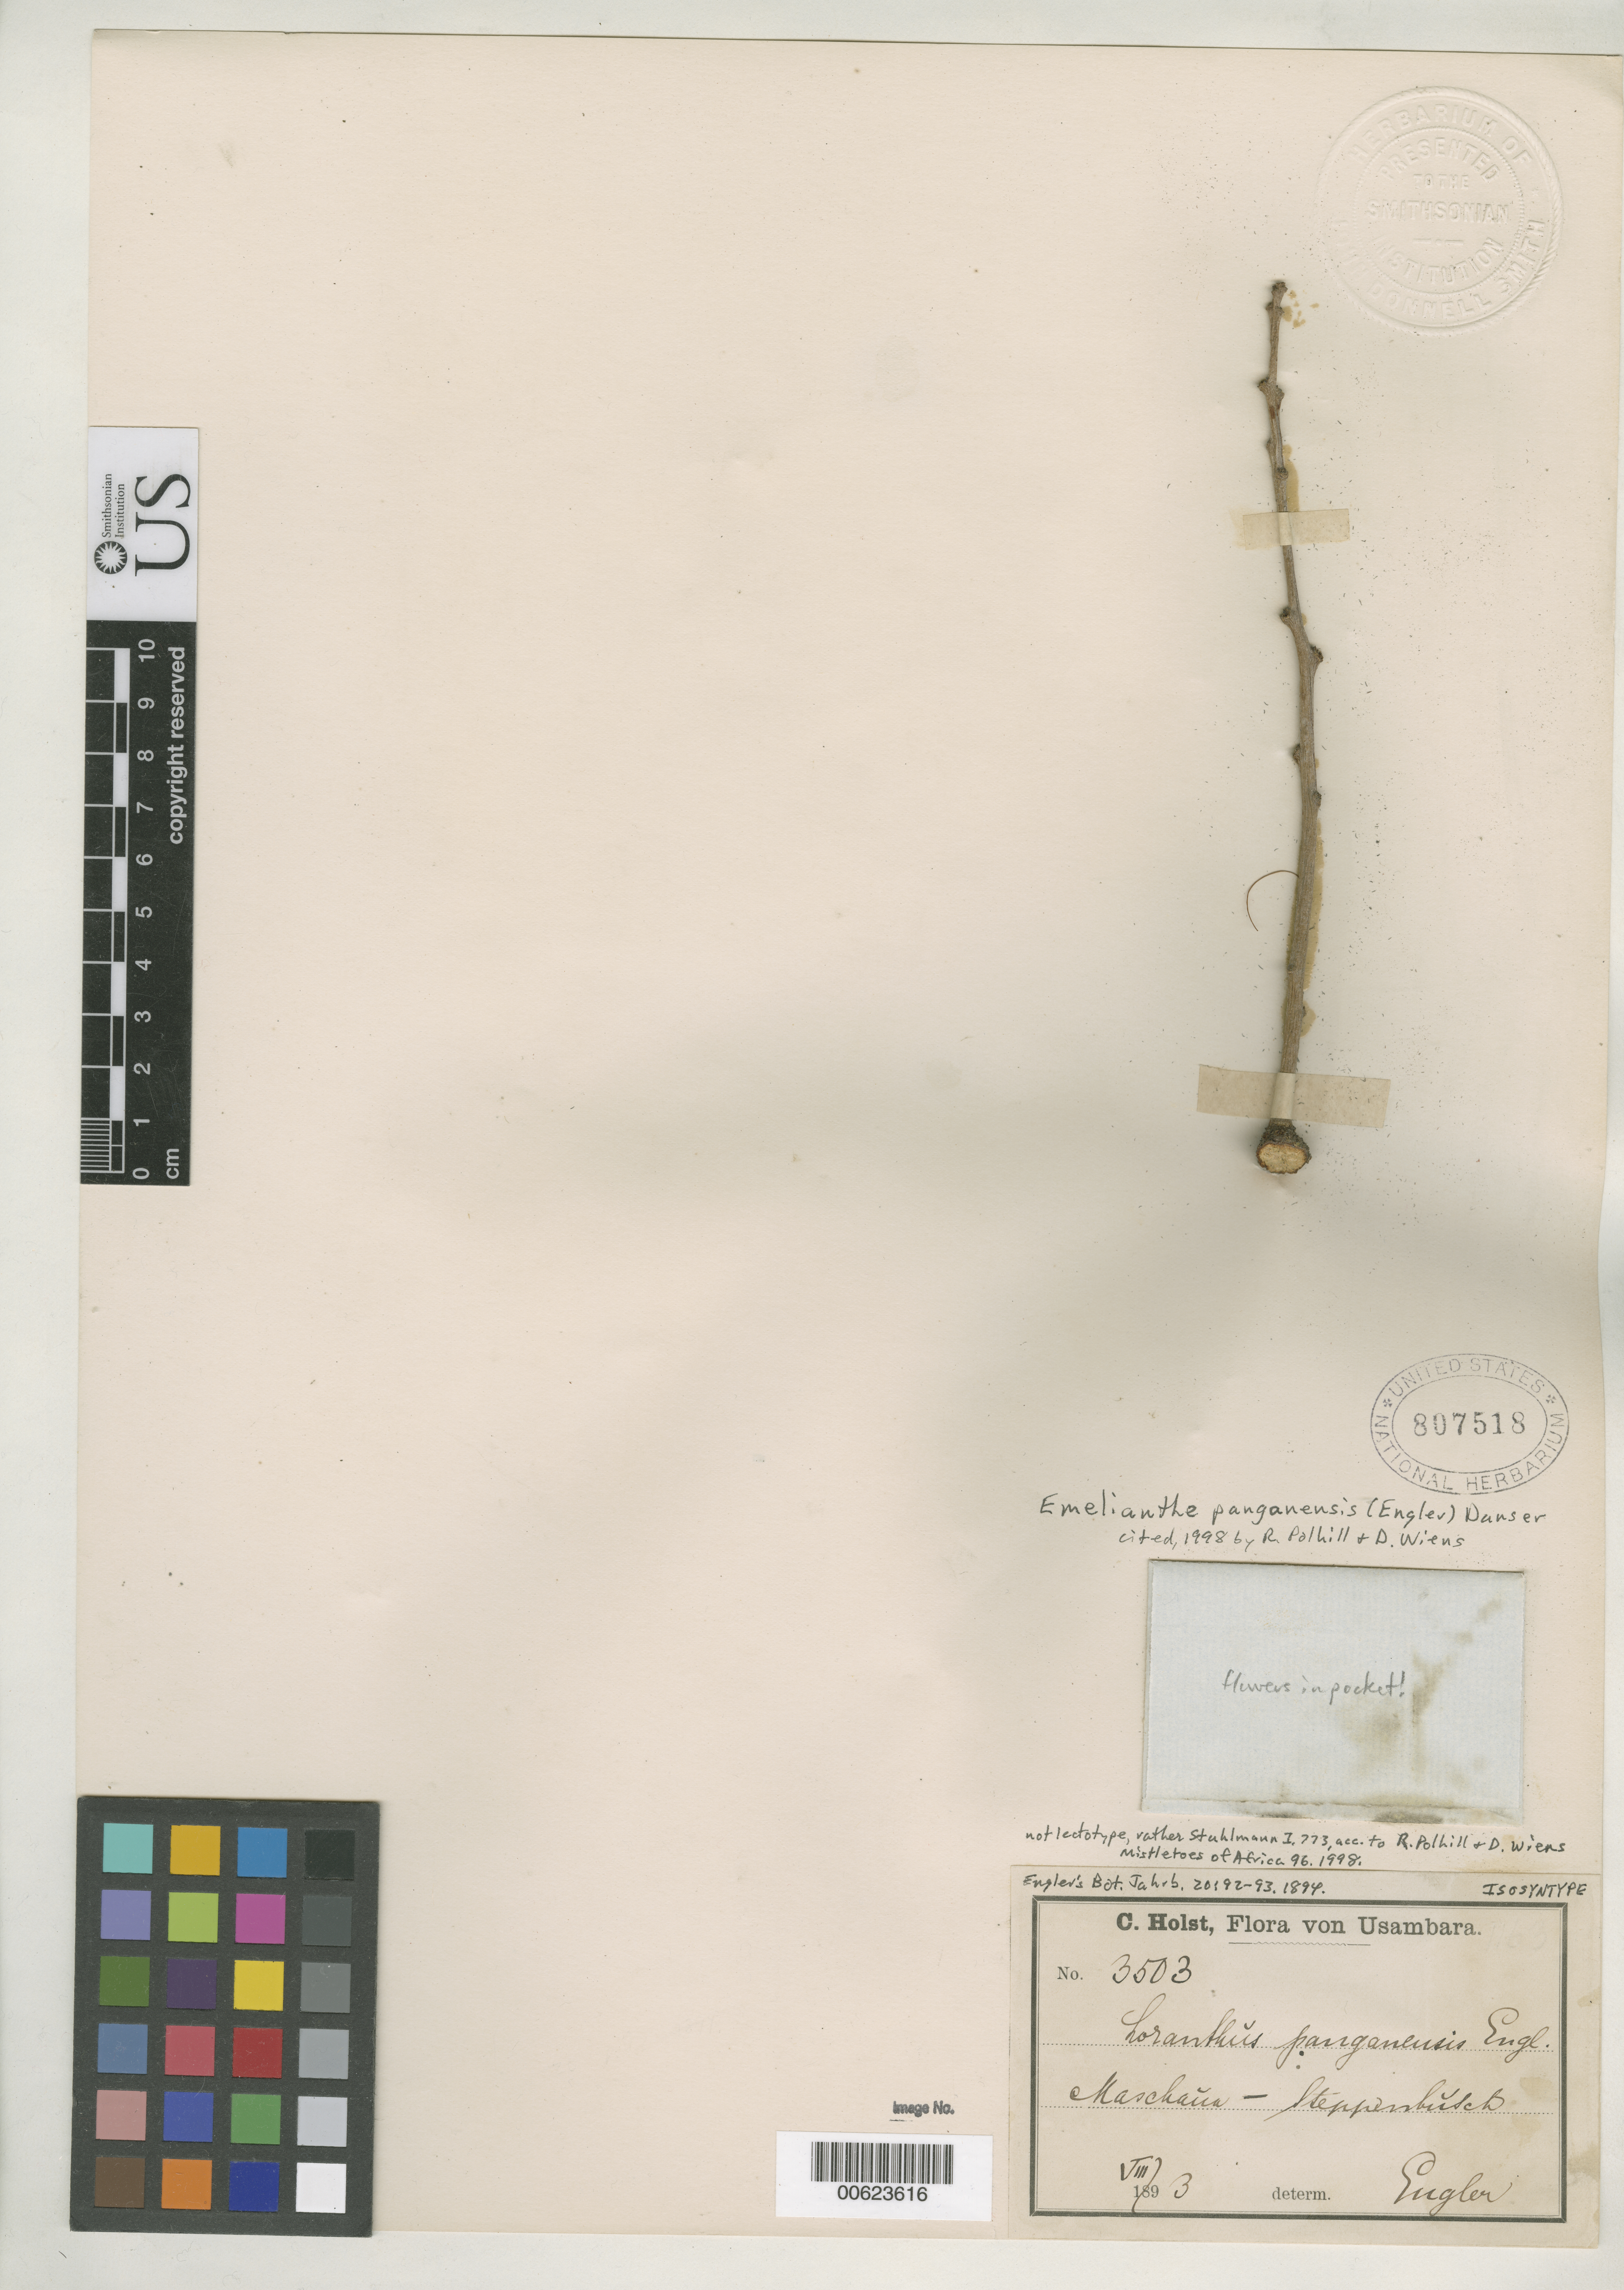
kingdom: Plantae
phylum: Tracheophyta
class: Magnoliopsida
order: Santalales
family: Loranthaceae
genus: Loranthus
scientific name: Loranthus panganensis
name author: Engl.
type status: Isosyntype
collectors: C. H. Holst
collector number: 3503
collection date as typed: Aug 1893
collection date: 1893-08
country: Tanzania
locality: Usambara, Maschaua - Steppenbusch.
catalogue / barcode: US 807518